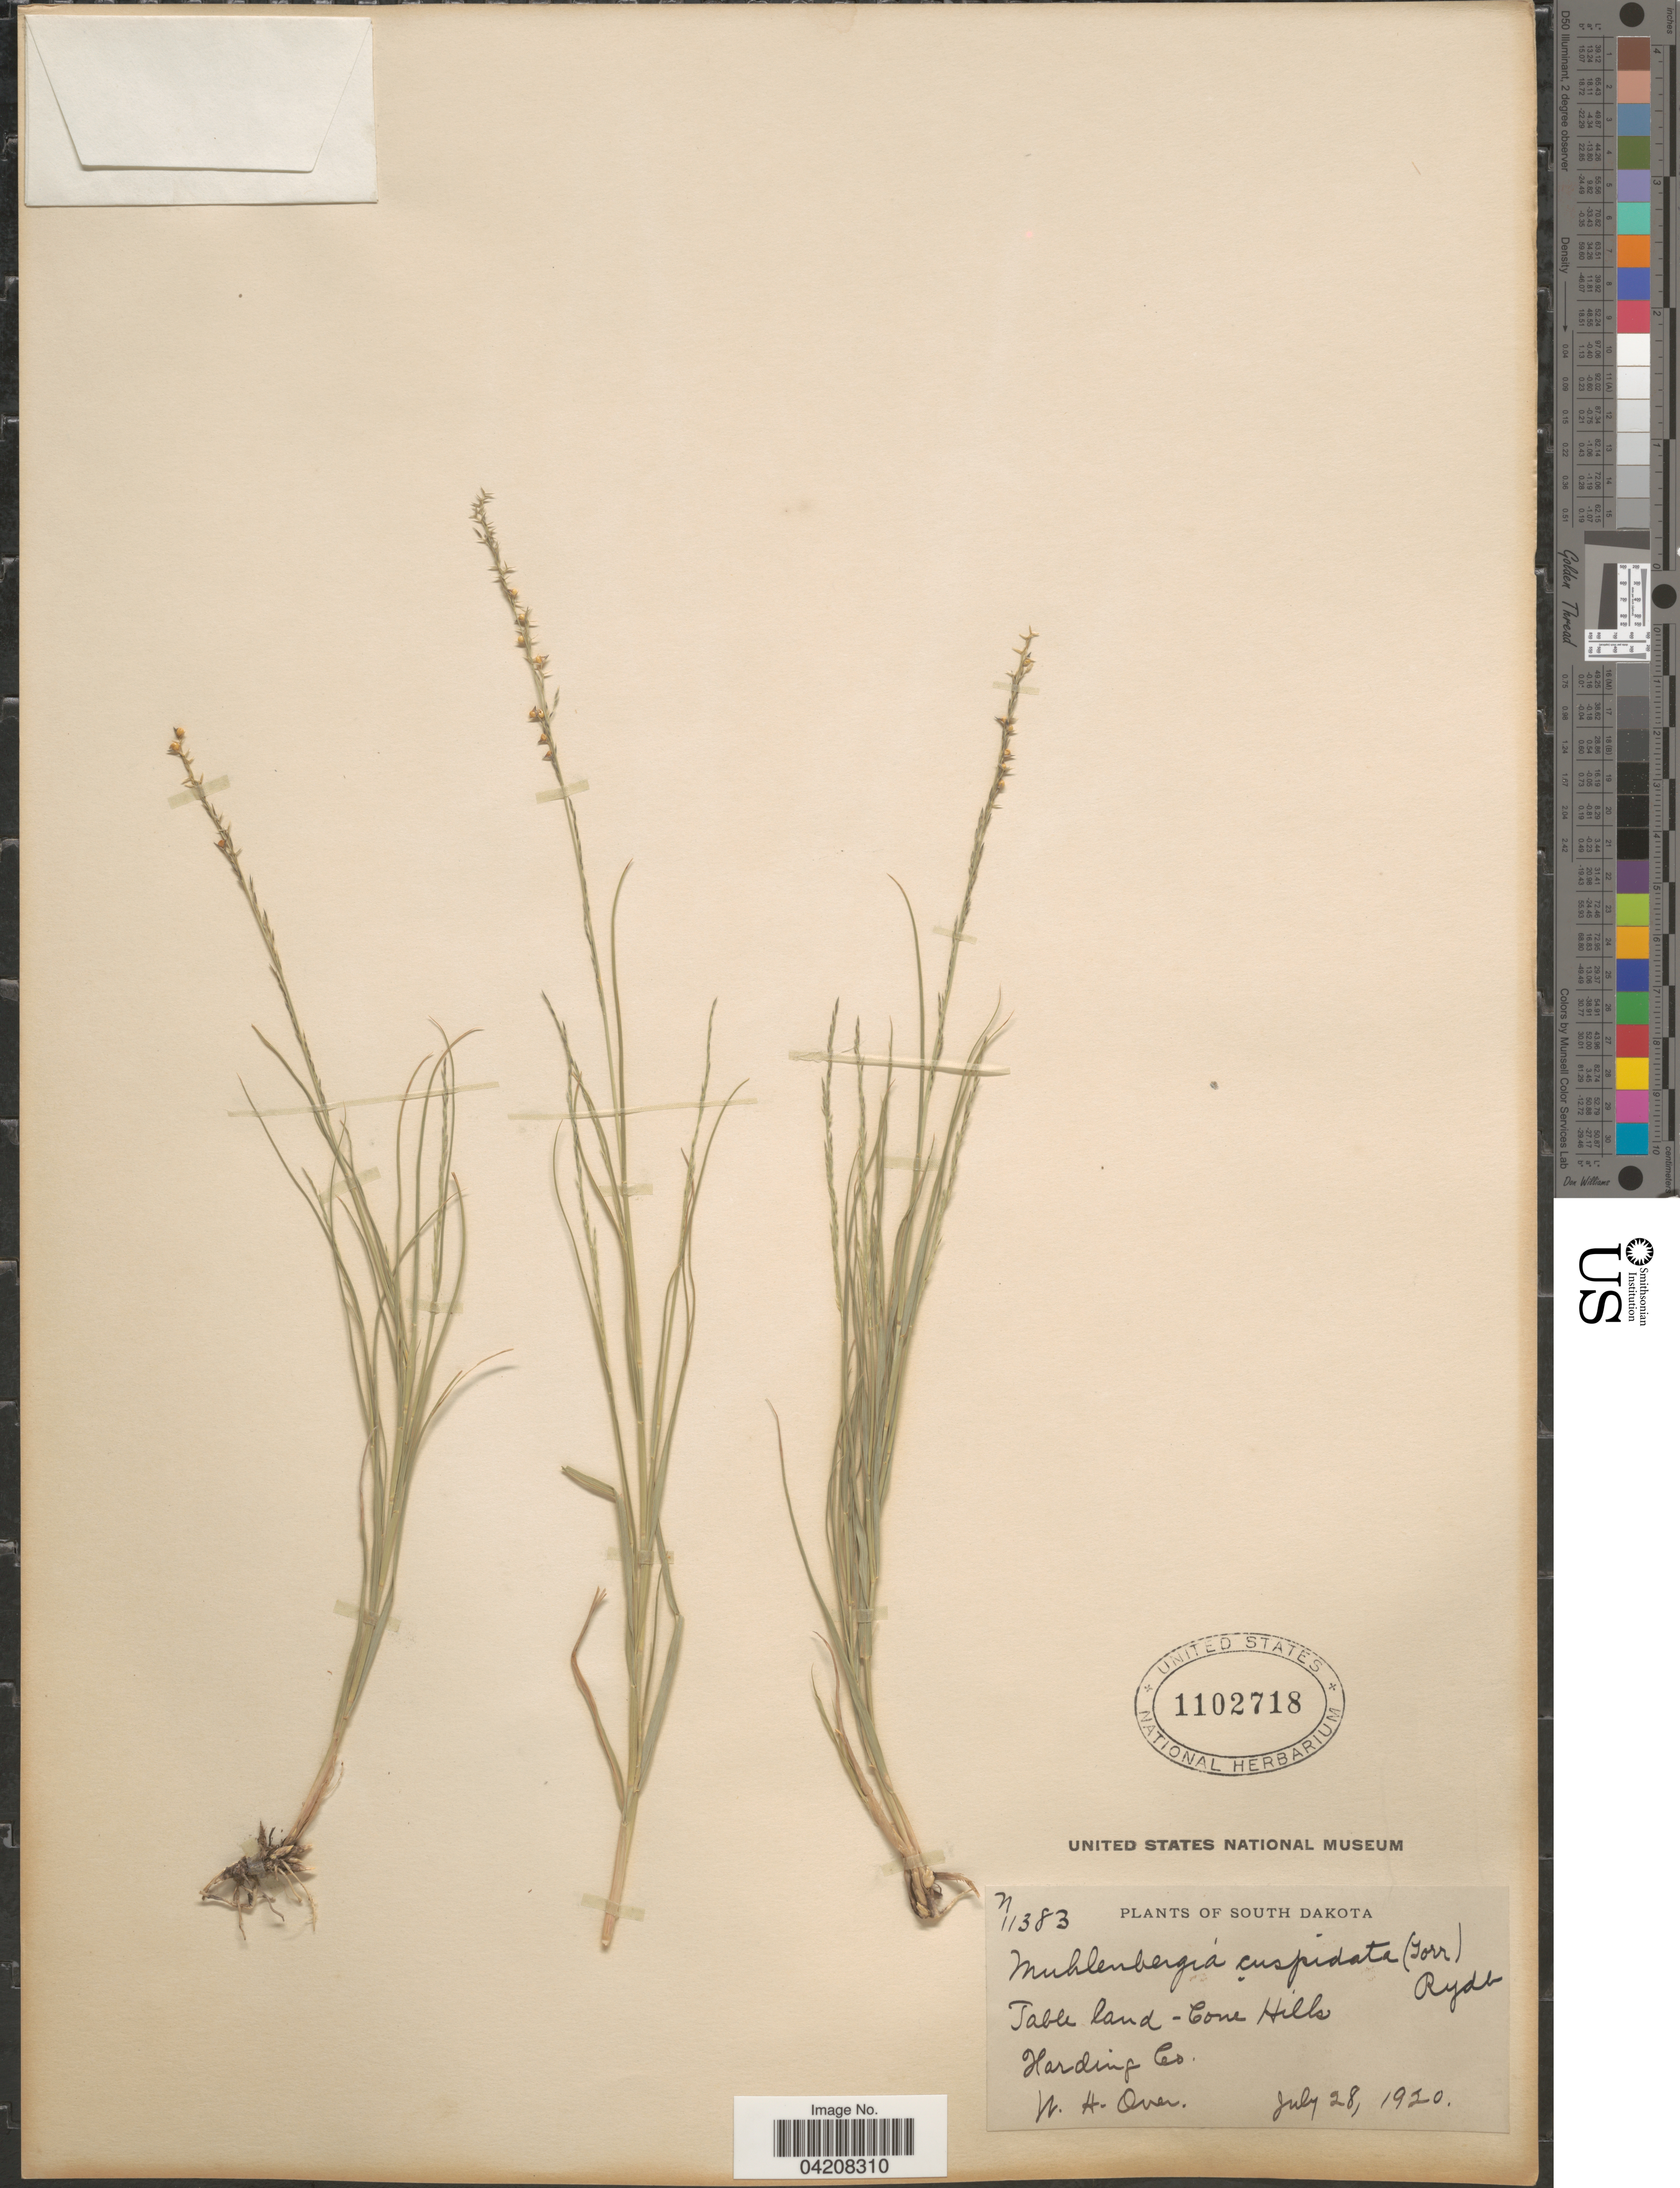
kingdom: Plantae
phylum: Tracheophyta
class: Liliopsida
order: Poales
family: Poaceae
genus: Muhlenbergia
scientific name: Muhlenbergia cuspidata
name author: (Torr. ex Hook.) Rydb.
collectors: W. Over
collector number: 11383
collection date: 1920-07-28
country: United States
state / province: South Dakota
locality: Table land - Cone Hills. Harding Co.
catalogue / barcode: US 1102718